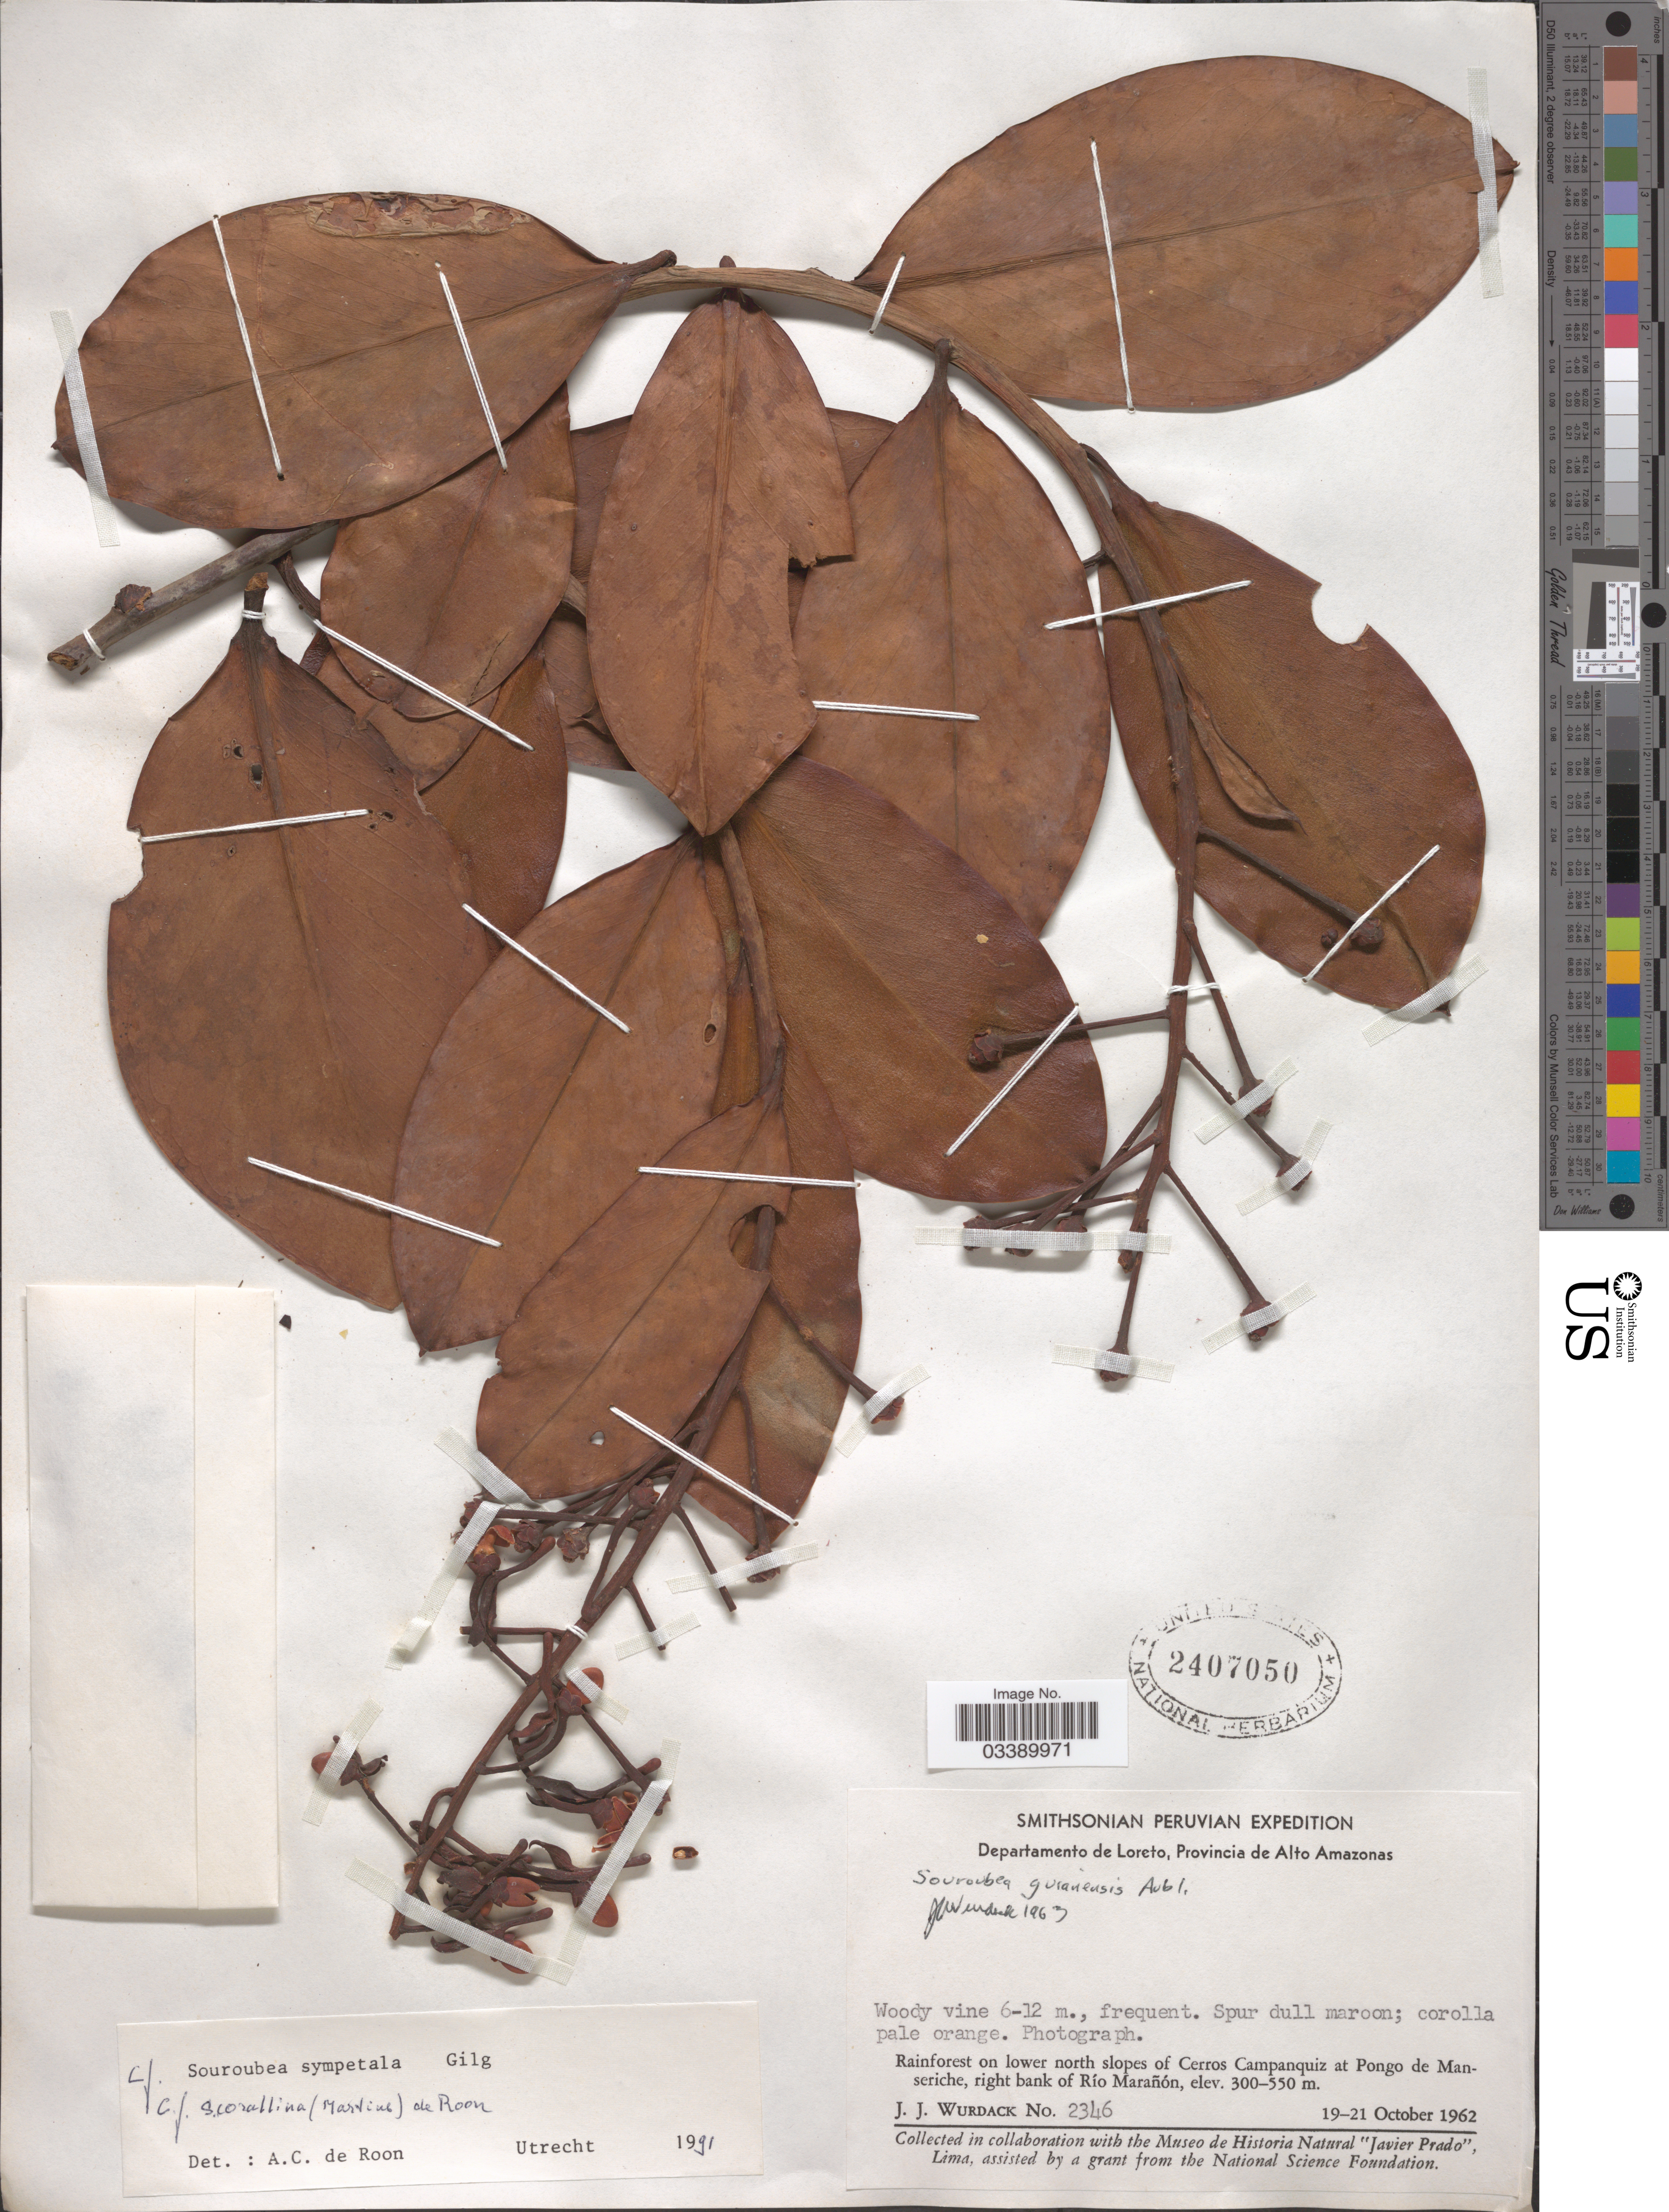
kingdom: Plantae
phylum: Tracheophyta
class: Magnoliopsida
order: Ericales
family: Marcgraviaceae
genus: Souroubea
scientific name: Souroubea sympetala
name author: Gilg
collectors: J. J. Wurdack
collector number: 2346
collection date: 1962-10-19/1962-10-21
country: Peru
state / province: Loreto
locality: Departamento de Loreto, Provincia de Alto Amazonas. Rainforest on lower north slopes of Cerros Campanquiz at Pongo de Manseriche, right bank of Rïo Marañón.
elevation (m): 300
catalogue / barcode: US 2407050